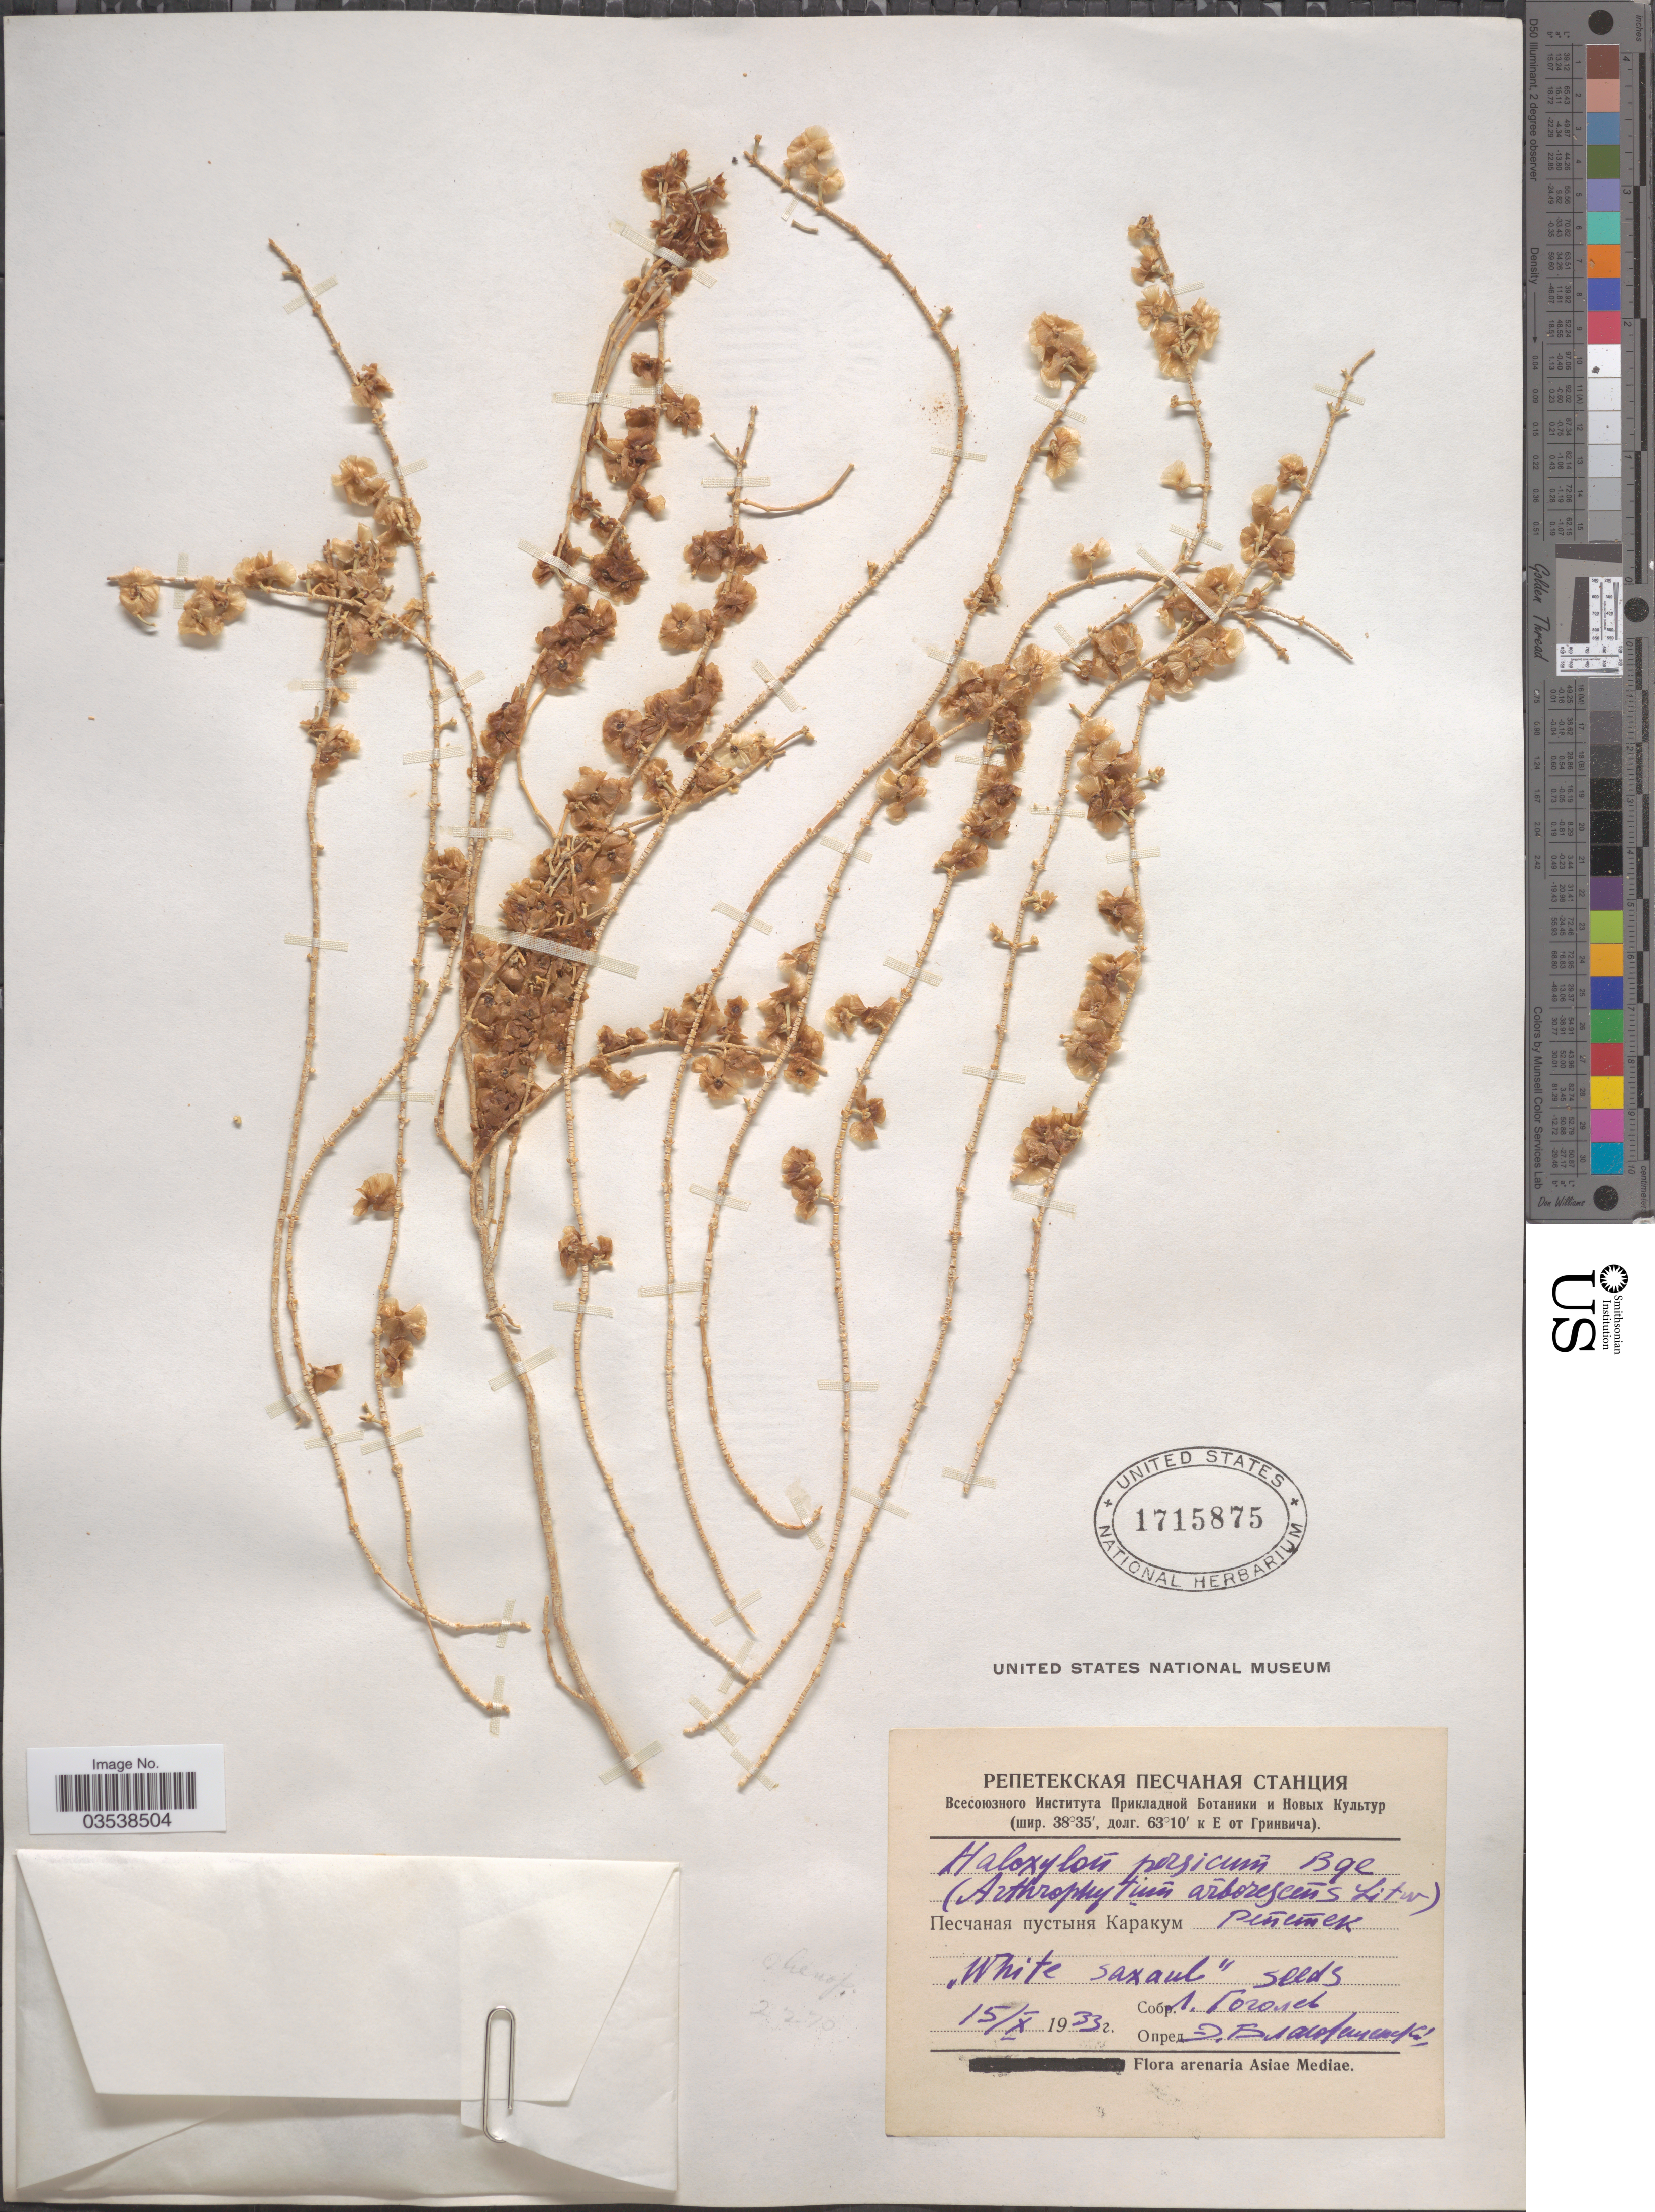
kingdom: Plantae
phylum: Tracheophyta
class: Magnoliopsida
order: Caryophyllales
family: Amaranthaceae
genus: Haloxylon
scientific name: Haloxylon persicum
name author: Bunge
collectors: L. Gogolev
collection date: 1933-10-15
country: Turkmenistan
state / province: Lebap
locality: Repetek Station, Karakum Desert.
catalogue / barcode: US 1715875